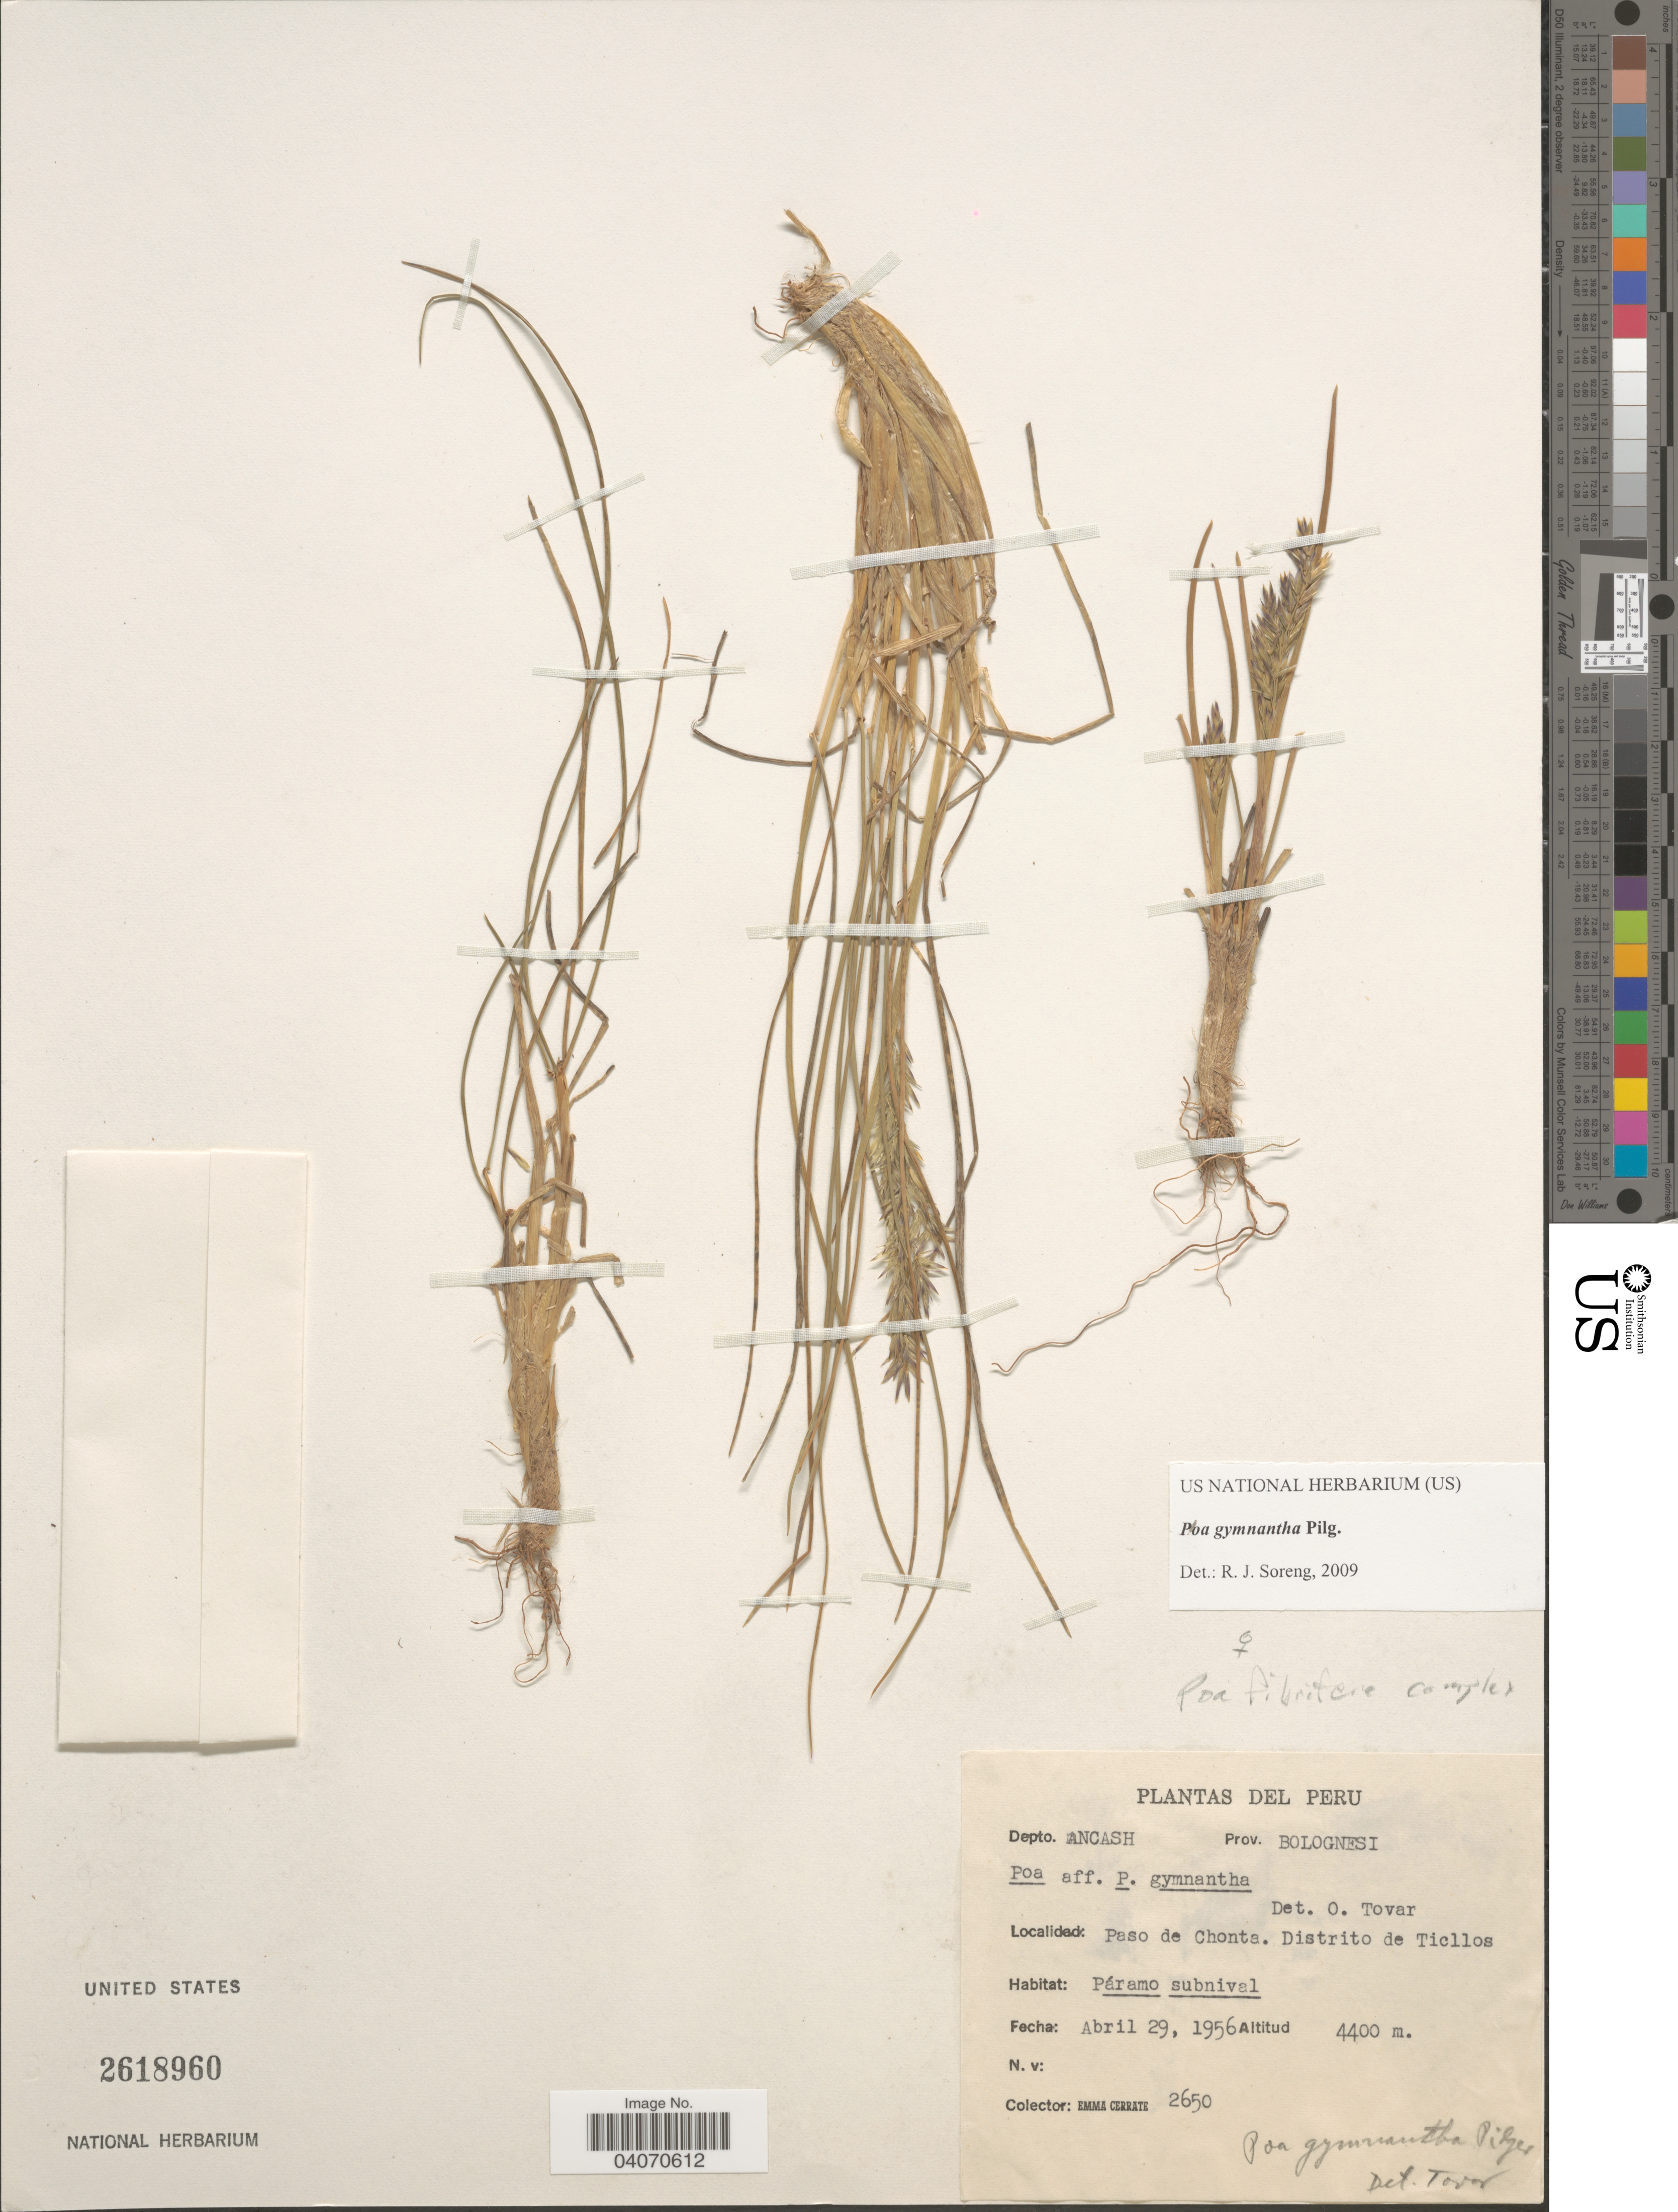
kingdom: Plantae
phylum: Tracheophyta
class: Liliopsida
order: Poales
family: Poaceae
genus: Poa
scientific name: Poa gymnantha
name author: Pilg.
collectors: E. Cerrate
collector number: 2650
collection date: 1956-04-29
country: Peru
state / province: Ancash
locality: Depto. Ancash. Prov. Bolognesi. Paso de chonta. Distrito de Ticllos.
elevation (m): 4400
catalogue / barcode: US 2618960